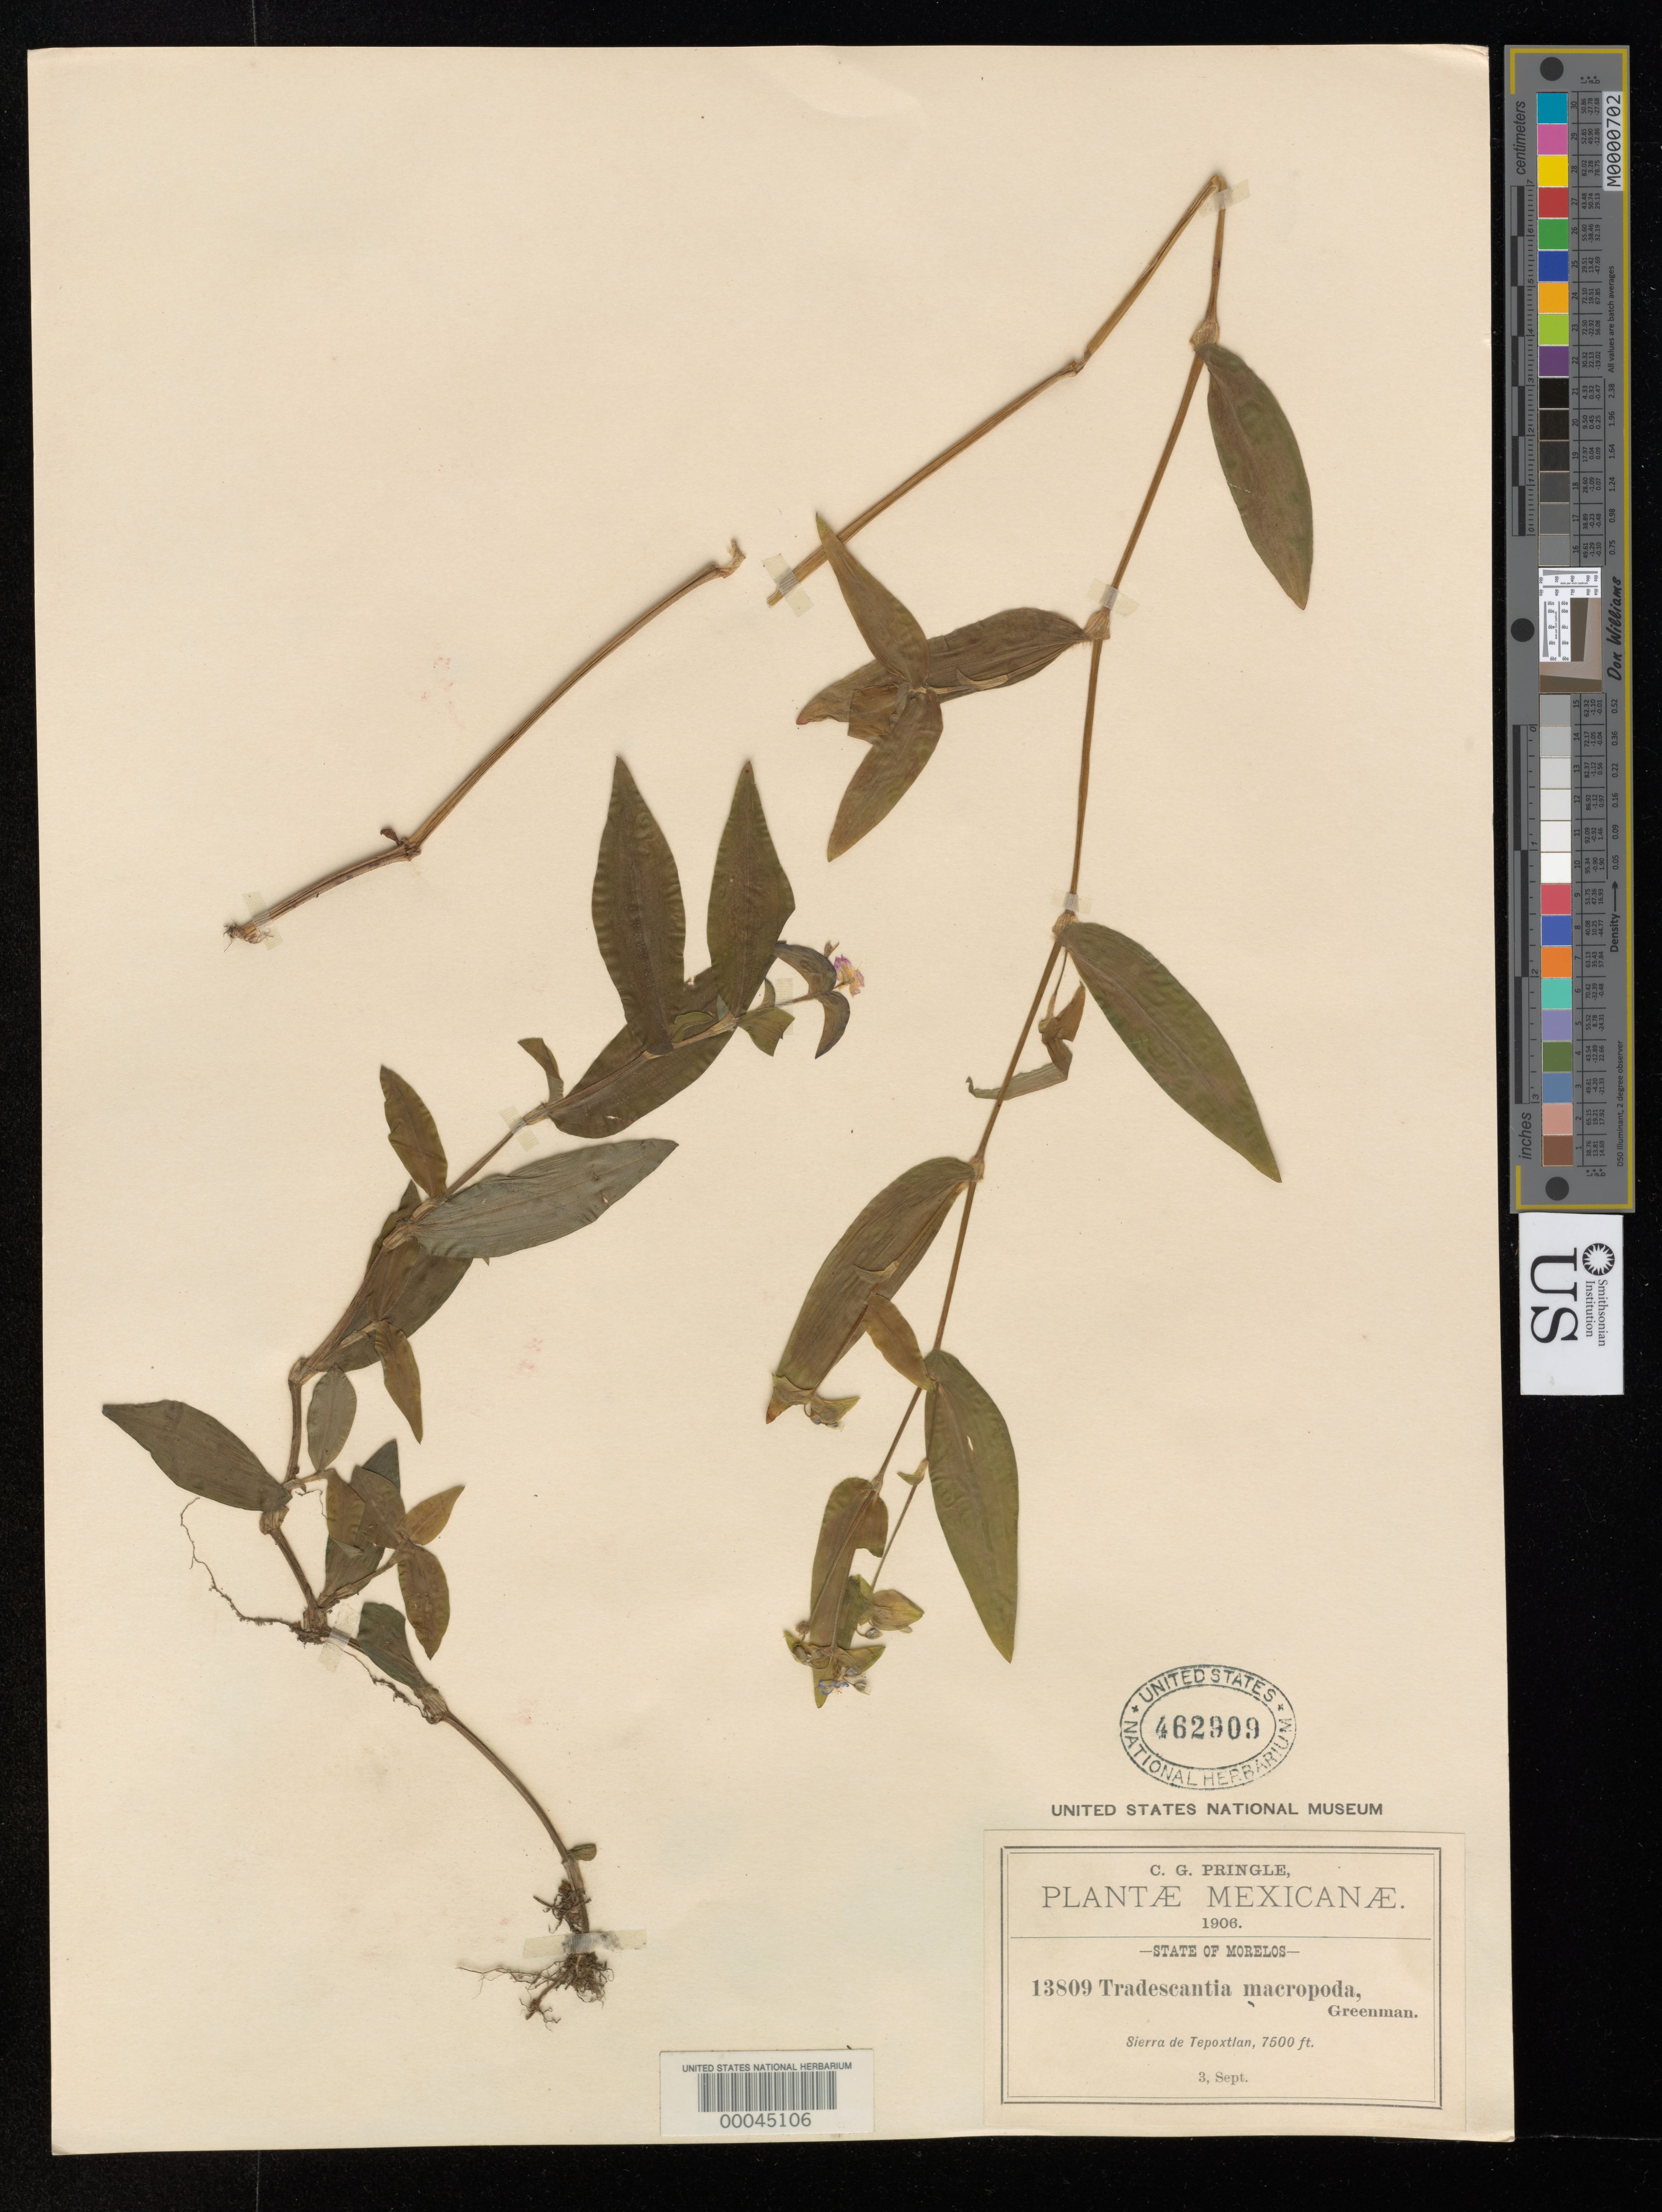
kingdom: Plantae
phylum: Tracheophyta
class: Liliopsida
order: Commelinales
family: Commelinaceae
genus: Tradescantia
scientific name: Tradescantia commelinoides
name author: Schult. & Schult. f.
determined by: Liesner, R. L.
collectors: C. G. Pringle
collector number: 13809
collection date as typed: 03 Sep 1906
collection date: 1906-09-03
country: Mexico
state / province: Morelos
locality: Sierra de tepoxtlan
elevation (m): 2288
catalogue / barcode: US 462909